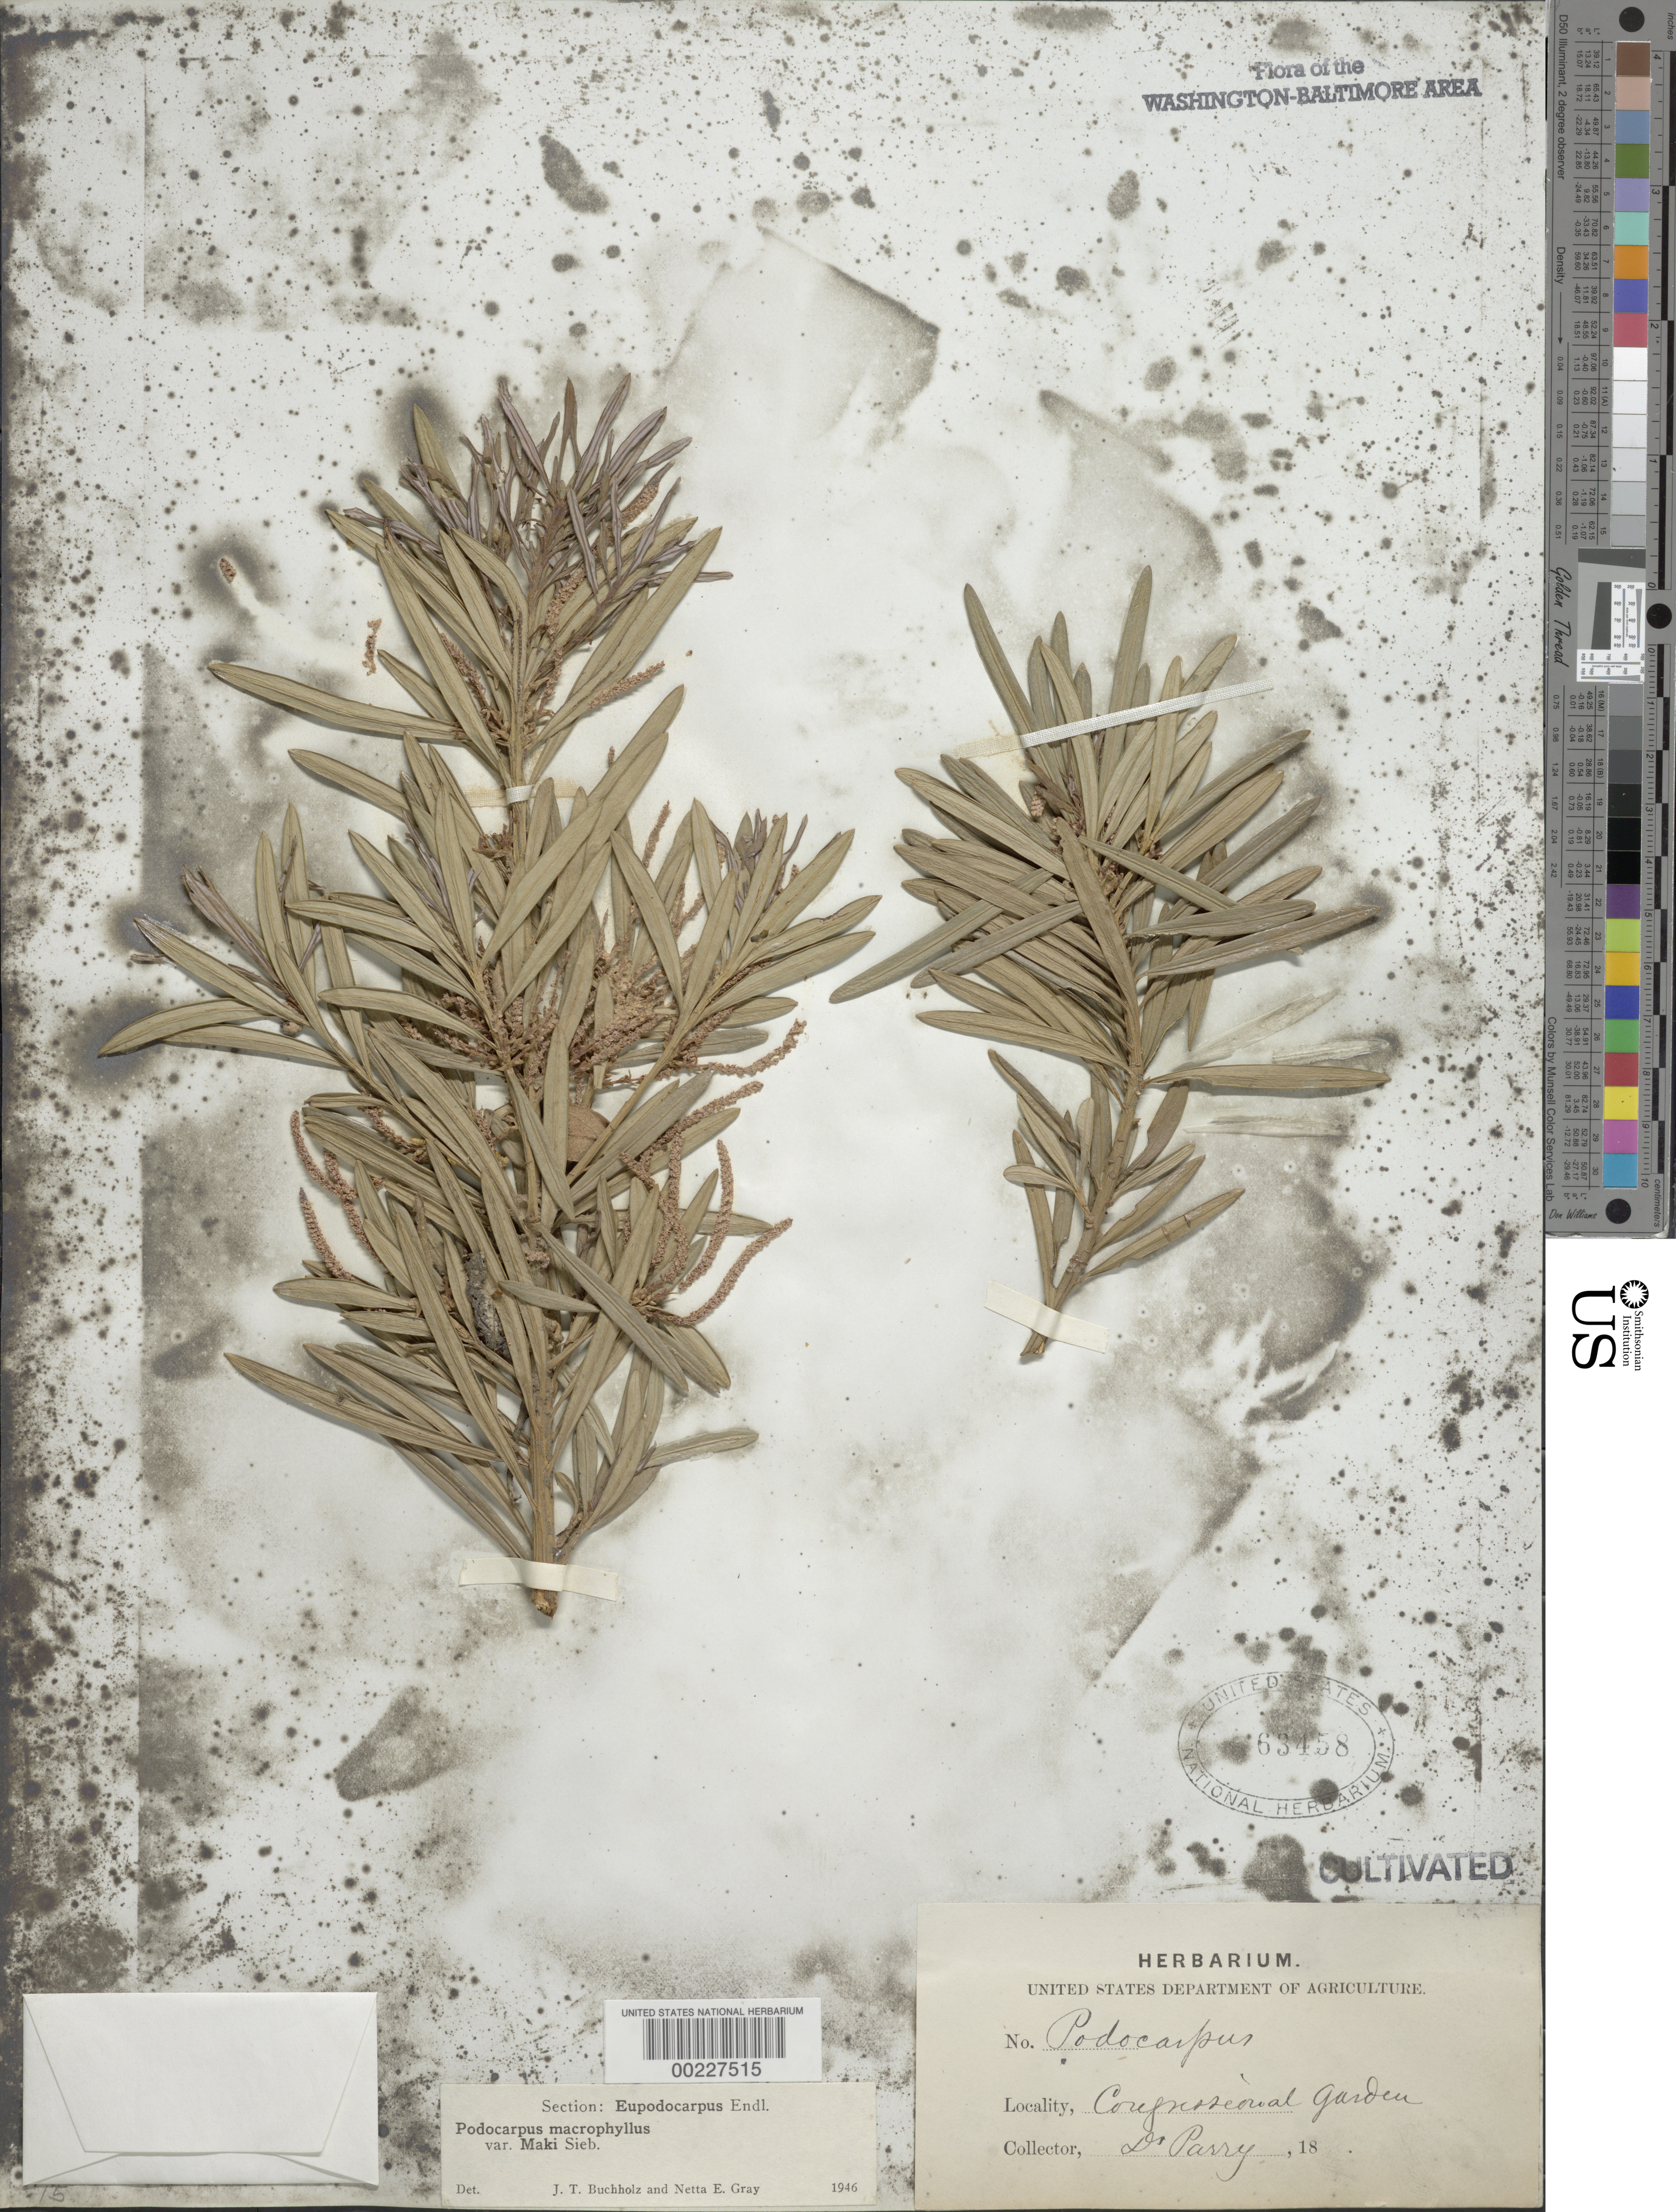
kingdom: Plantae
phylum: Tracheophyta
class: Pinopsida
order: Pinales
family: Podocarpaceae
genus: Podocarpus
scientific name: Podocarpus matudae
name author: Lundell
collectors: D. Parry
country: United States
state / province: District of Columbia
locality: Congressional Garden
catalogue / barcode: US 63458